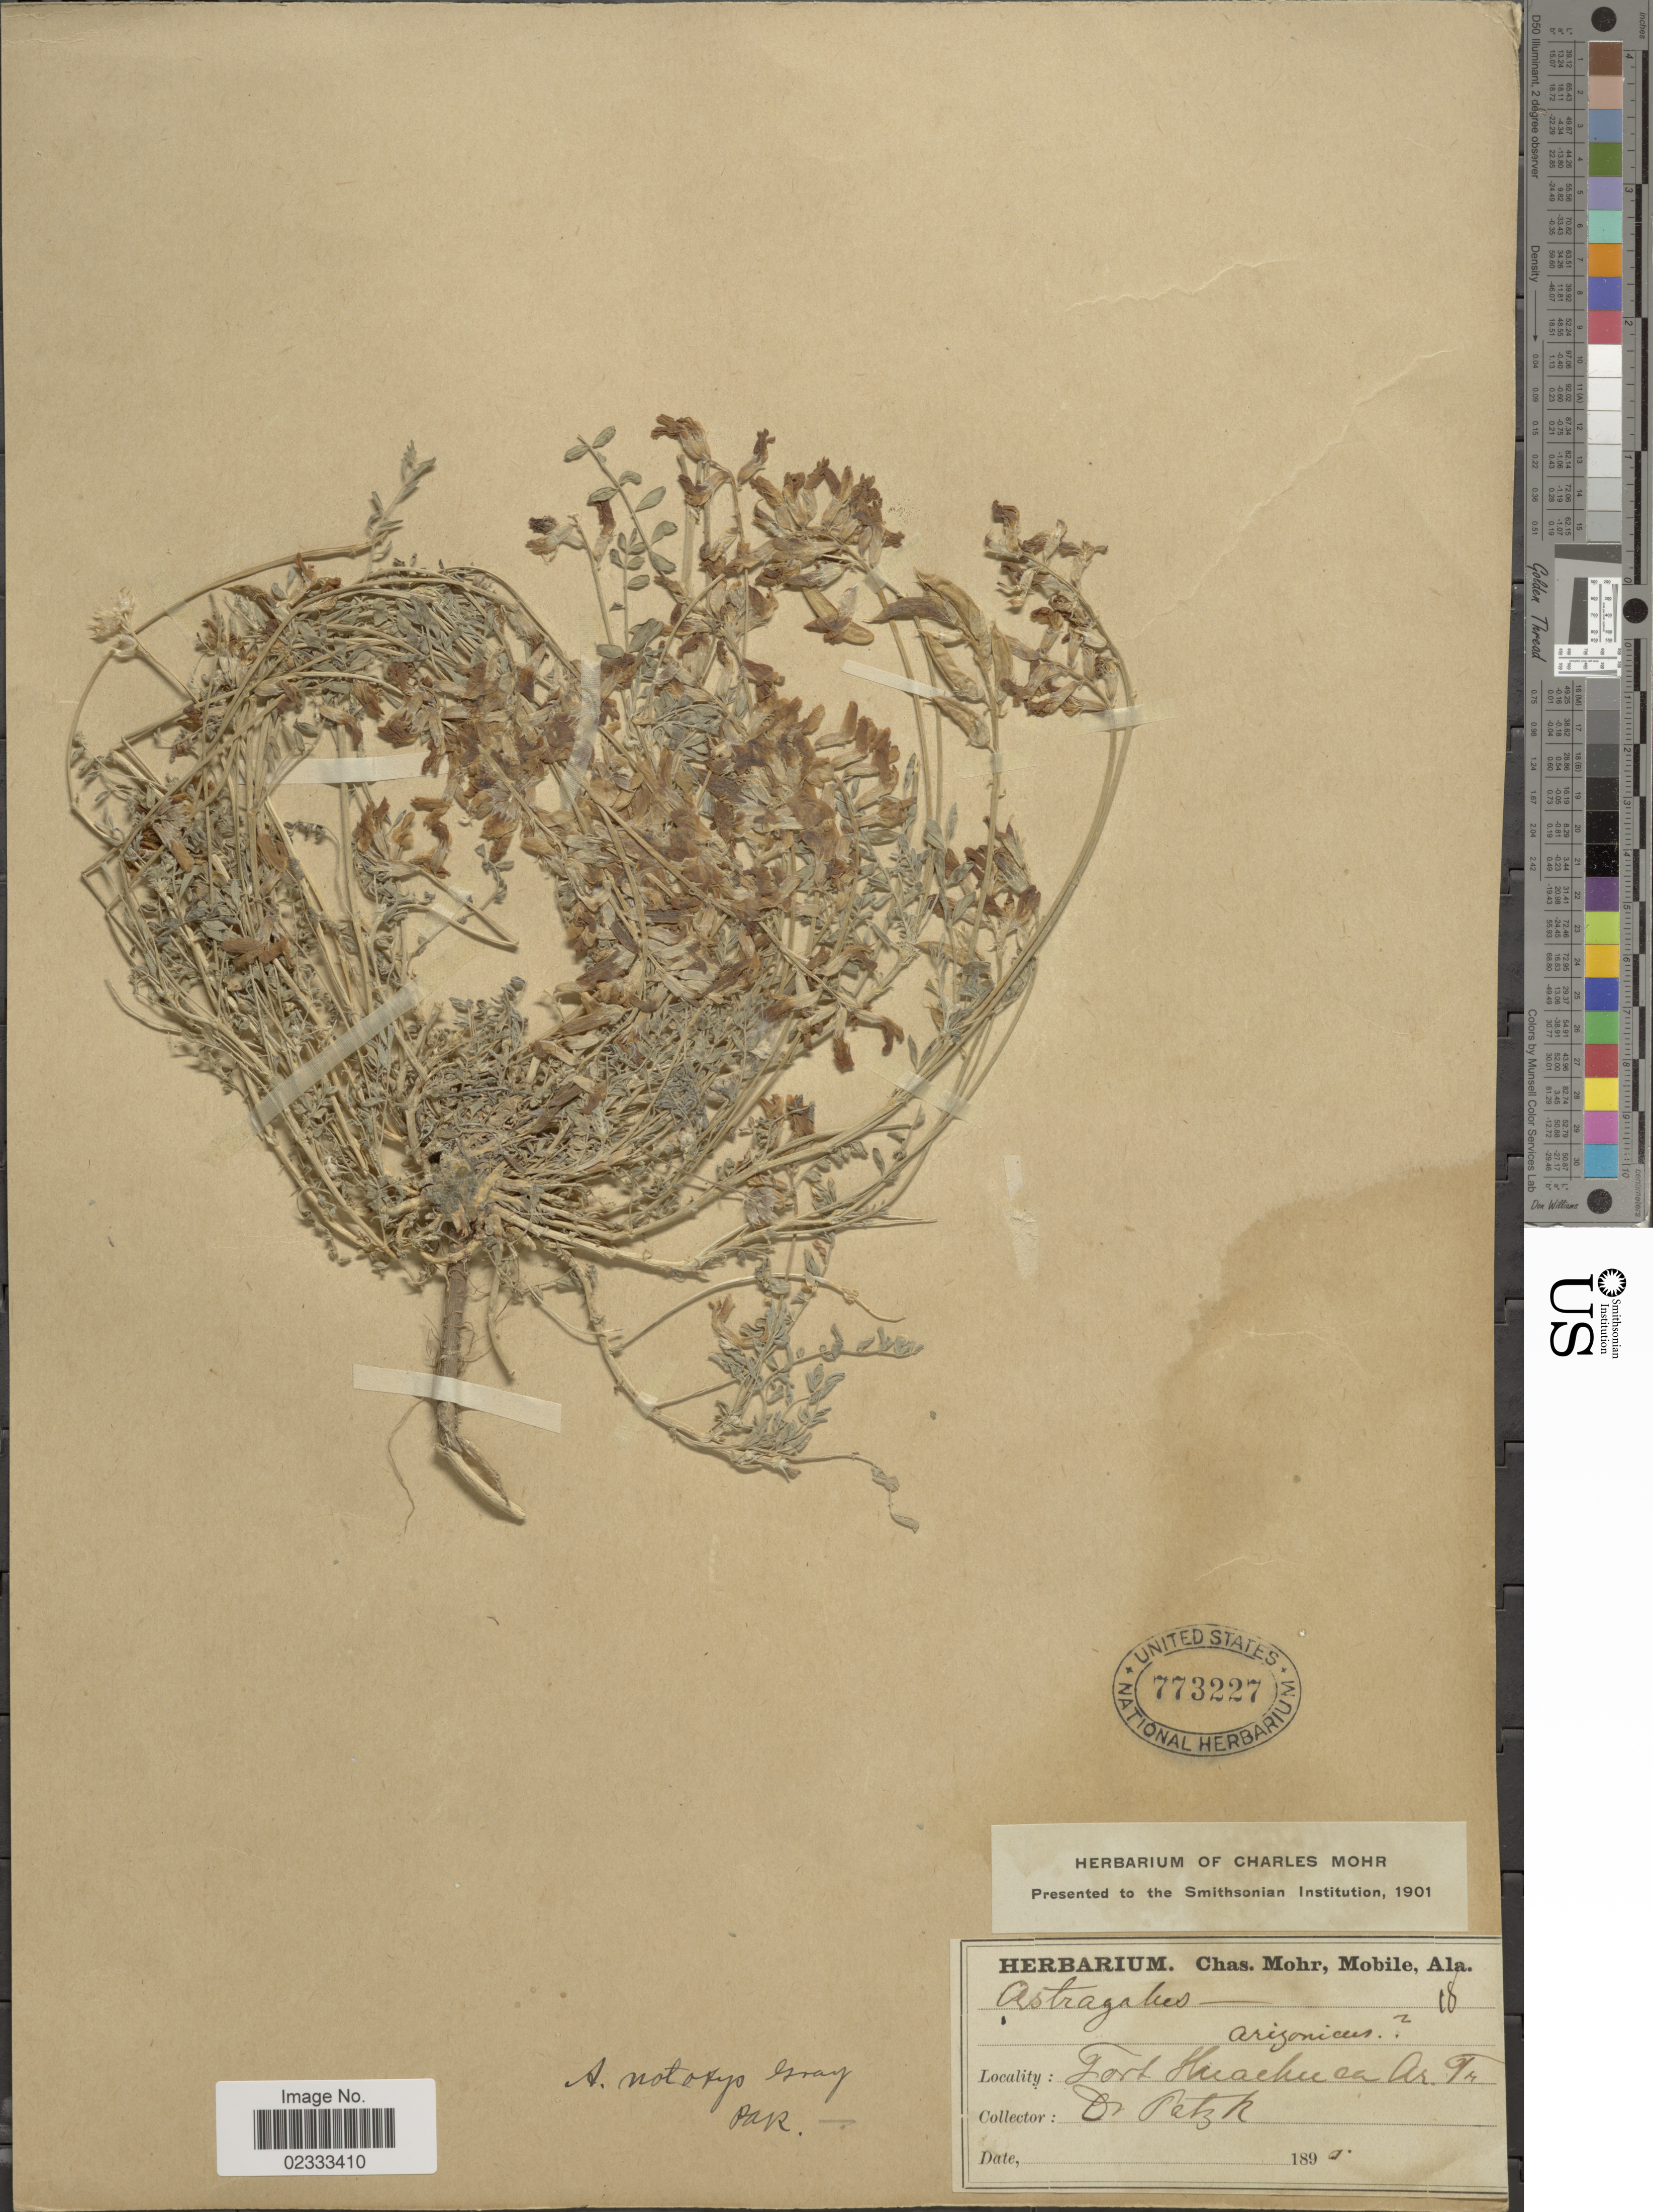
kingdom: Plantae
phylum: Tracheophyta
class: Magnoliopsida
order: Fabales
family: Fabaceae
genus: Astragalus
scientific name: Astragalus nothoxys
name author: A. Gray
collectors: Patzk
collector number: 18*?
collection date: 1893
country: United States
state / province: Arizona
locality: Fort Huachuca.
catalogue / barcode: US 773227